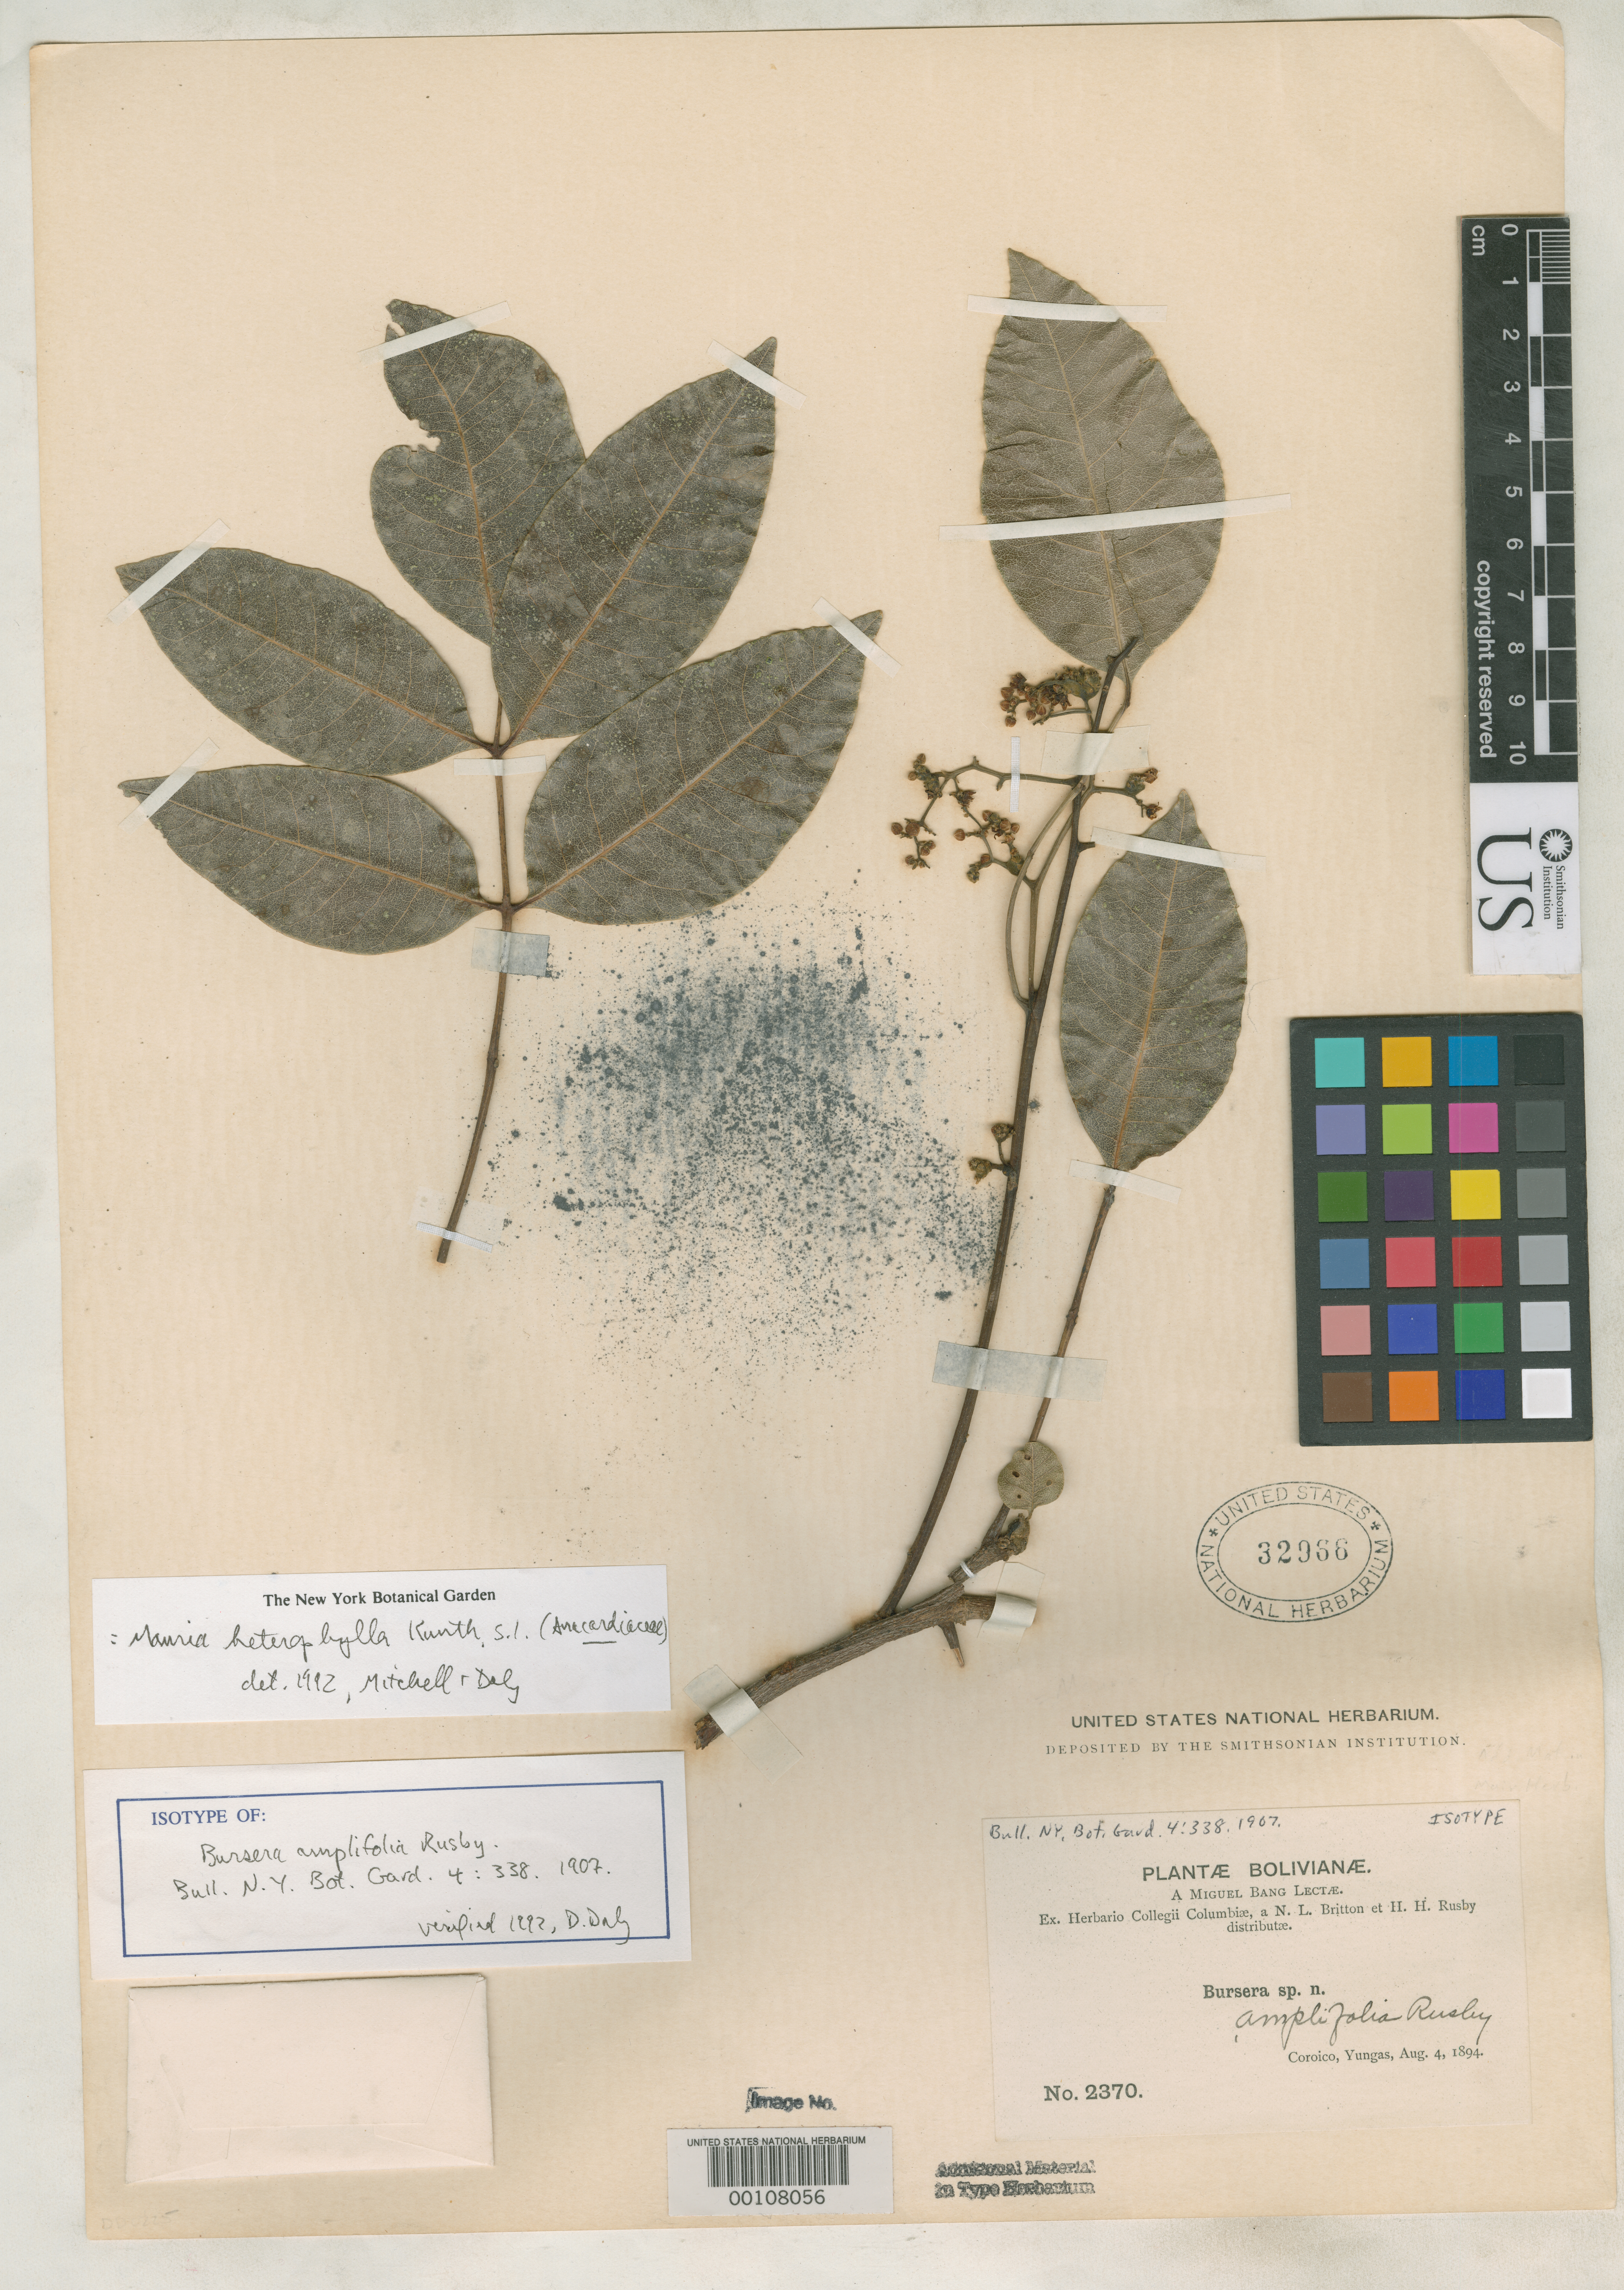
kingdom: Plantae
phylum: Tracheophyta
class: Magnoliopsida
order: Sapindales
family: Burseraceae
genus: Bursera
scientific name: Bursera amplifolia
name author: Rusby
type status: Isotype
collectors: M. Bang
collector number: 2370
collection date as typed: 04 Aug 1894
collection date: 1894-08-04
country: Bolivia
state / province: La Paz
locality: Yungas, Coroico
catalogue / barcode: US 32966